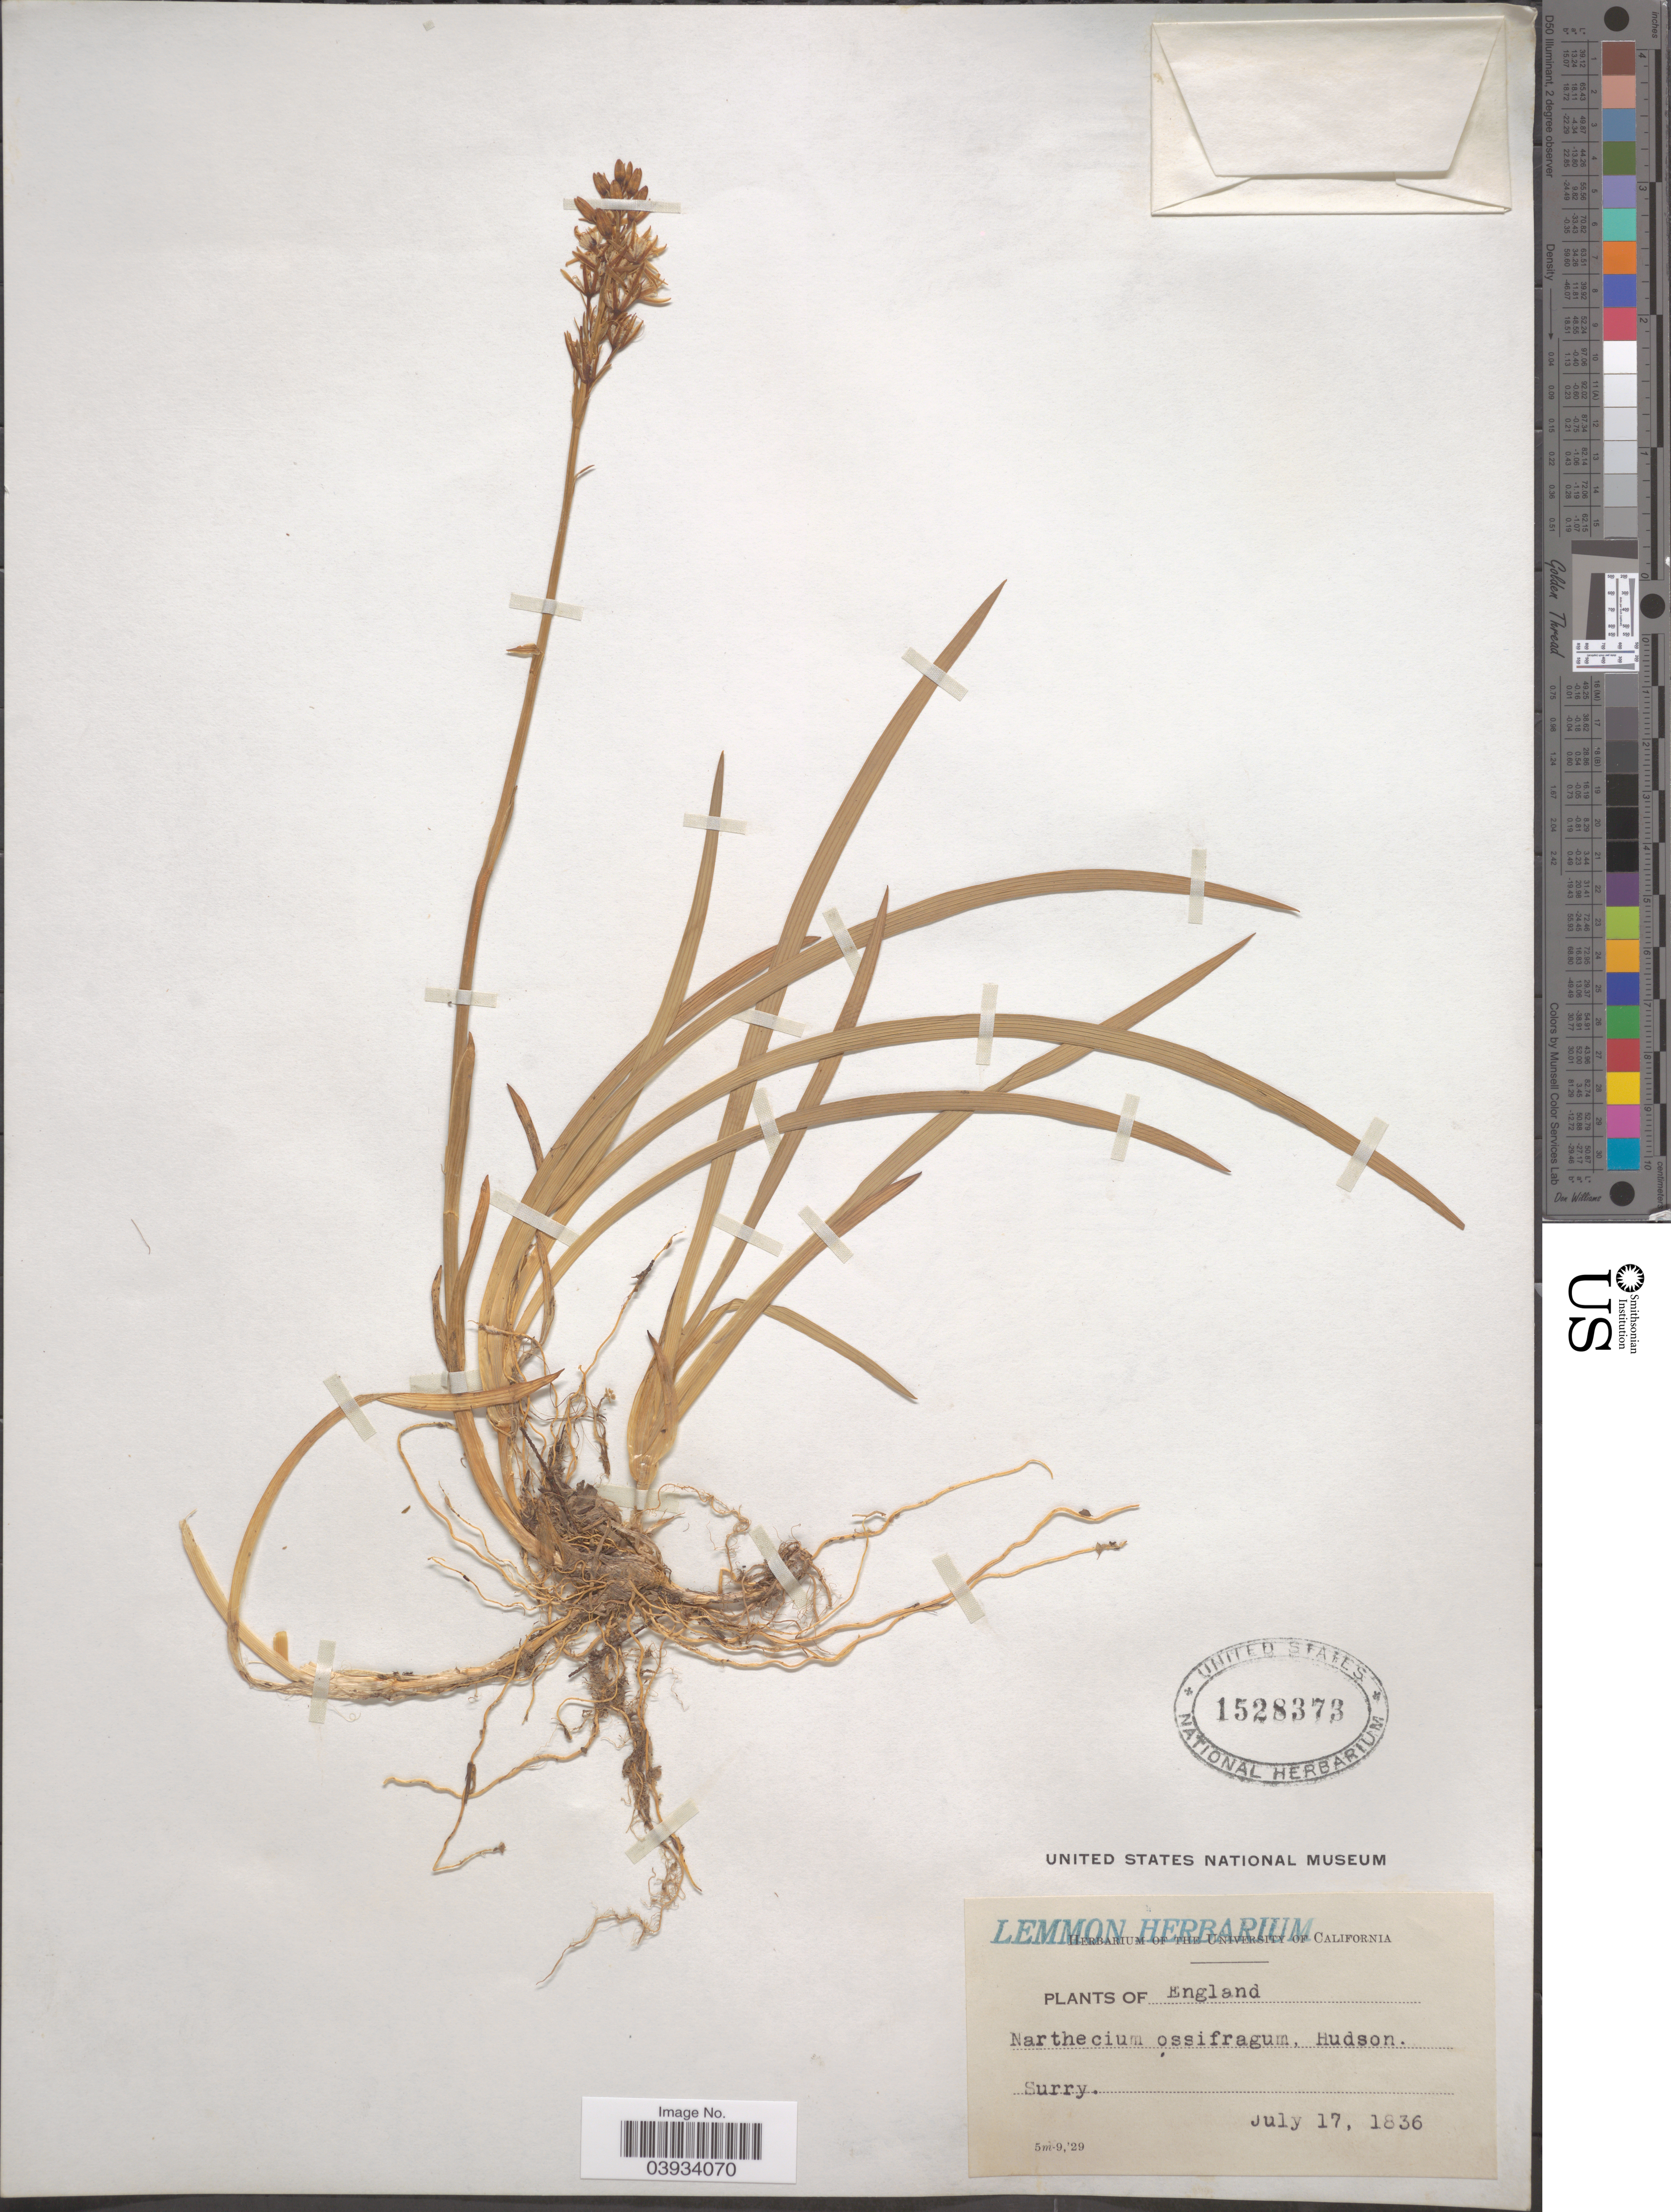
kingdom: Plantae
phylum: Tracheophyta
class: Liliopsida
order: Dioscoreales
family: Nartheciaceae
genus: Narthecium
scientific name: Narthecium ossifragum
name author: Huds.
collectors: ex herb. Lemmon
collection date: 1836-07-17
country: United Kingdom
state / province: England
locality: Surry.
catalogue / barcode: US 1528373